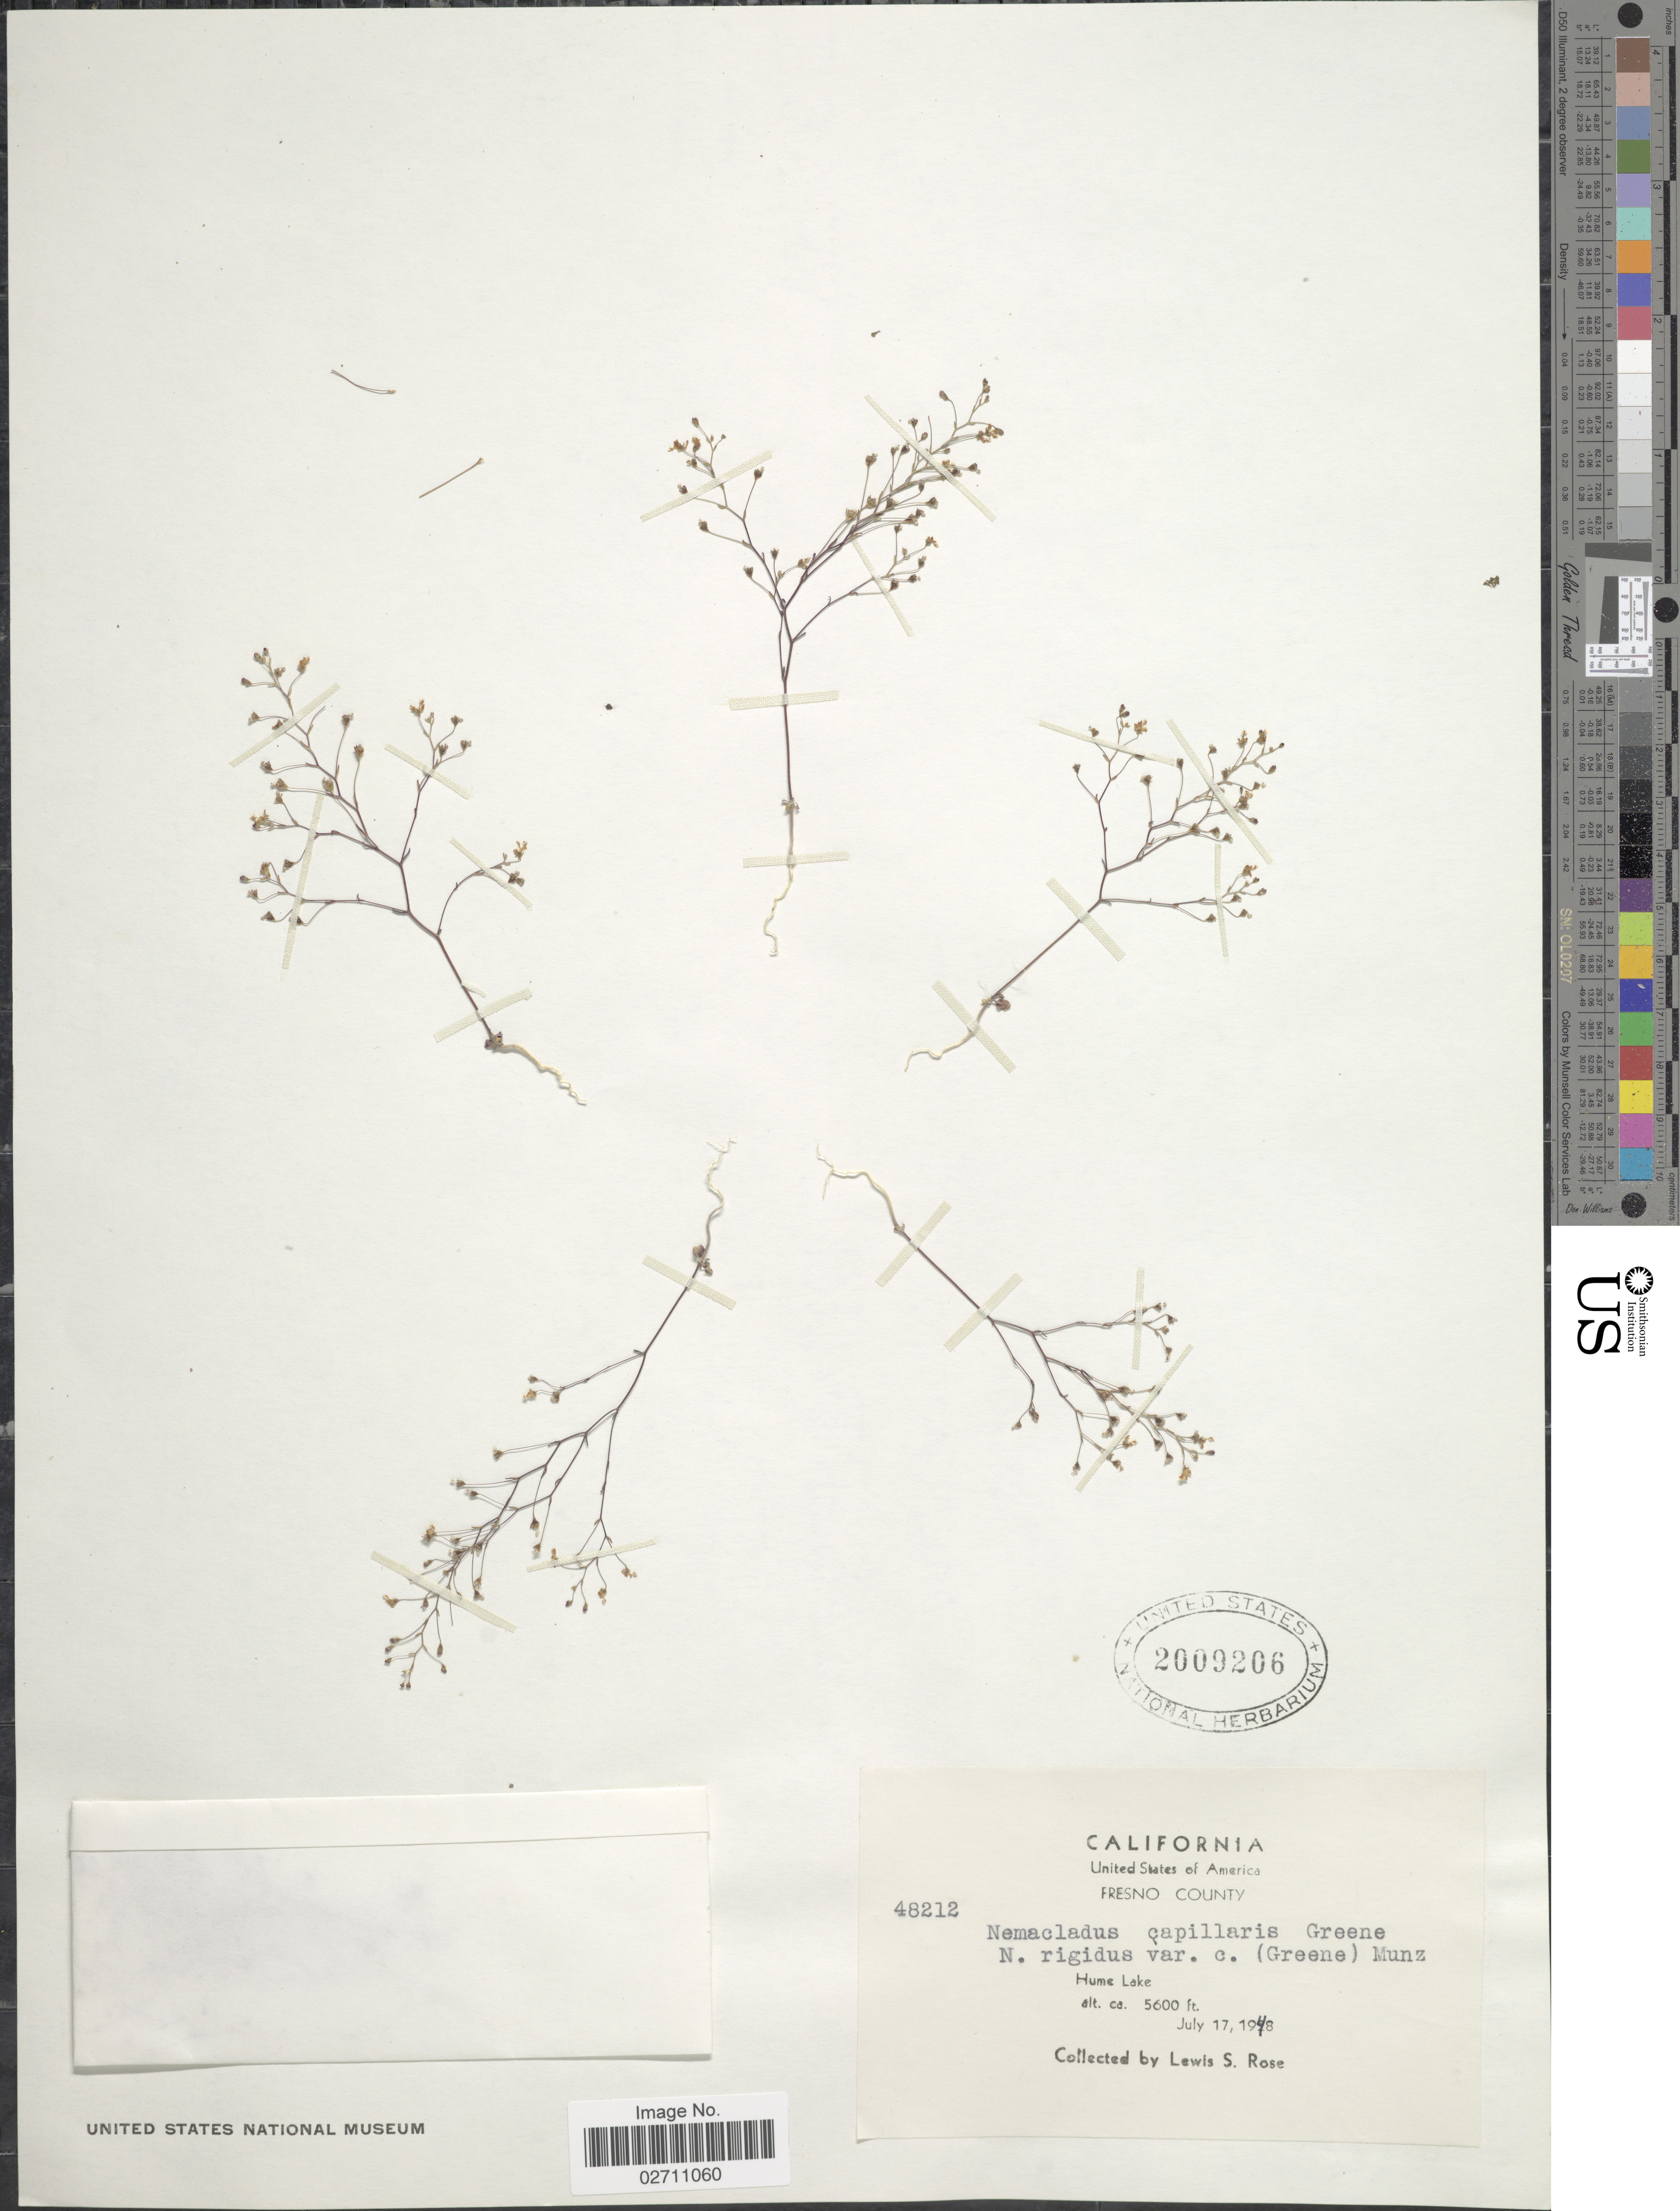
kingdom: Plantae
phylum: Tracheophyta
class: Magnoliopsida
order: Asterales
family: Campanulaceae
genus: Nemacladus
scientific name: Nemacladus capillaris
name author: S.W. Greene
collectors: L. S. Rose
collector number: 48212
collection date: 1948-07-17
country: United States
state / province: California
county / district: Fresno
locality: Fresno County, Hume Lake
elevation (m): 1707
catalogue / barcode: US 2009206